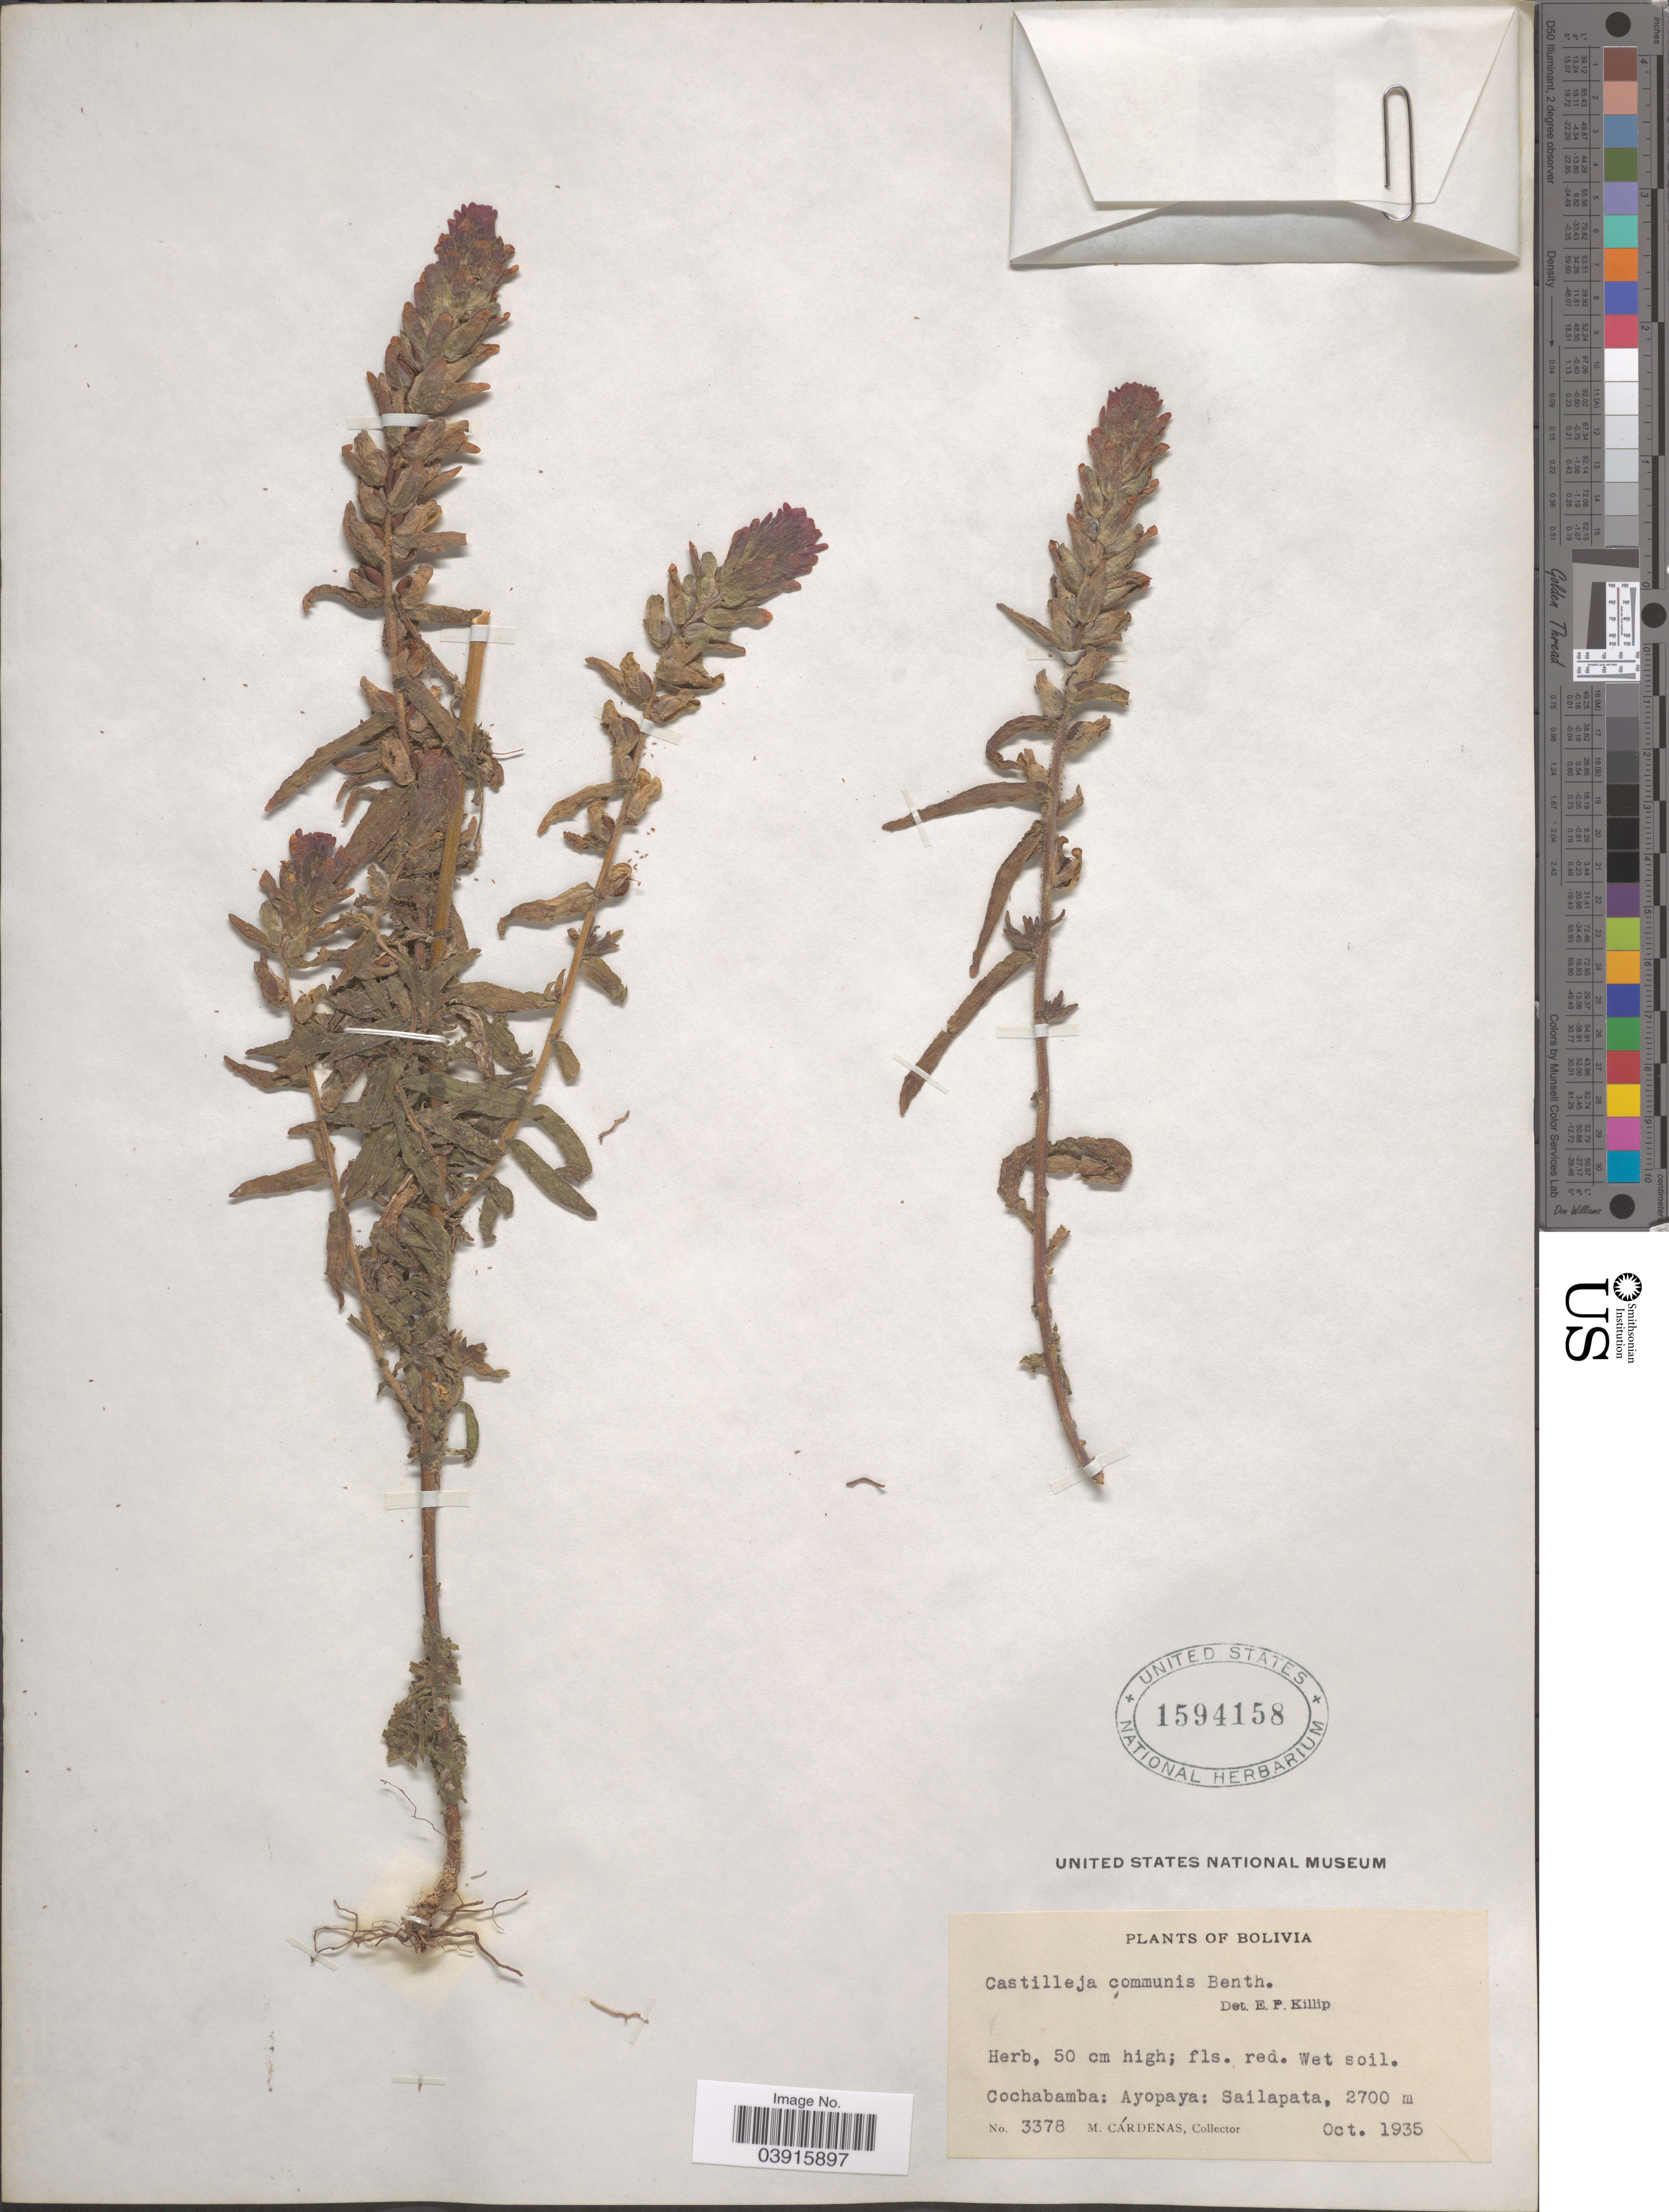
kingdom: Plantae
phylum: Tracheophyta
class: Magnoliopsida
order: Lamiales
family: Orobanchaceae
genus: Castilleja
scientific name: Castilleja arvensis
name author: Schltdl. & Cham.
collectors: M. Cárdenas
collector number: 3378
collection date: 1935-10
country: Bolivia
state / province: Cochabamba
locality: Ayopaya: Sailapata.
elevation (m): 2700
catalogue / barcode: US 1594158